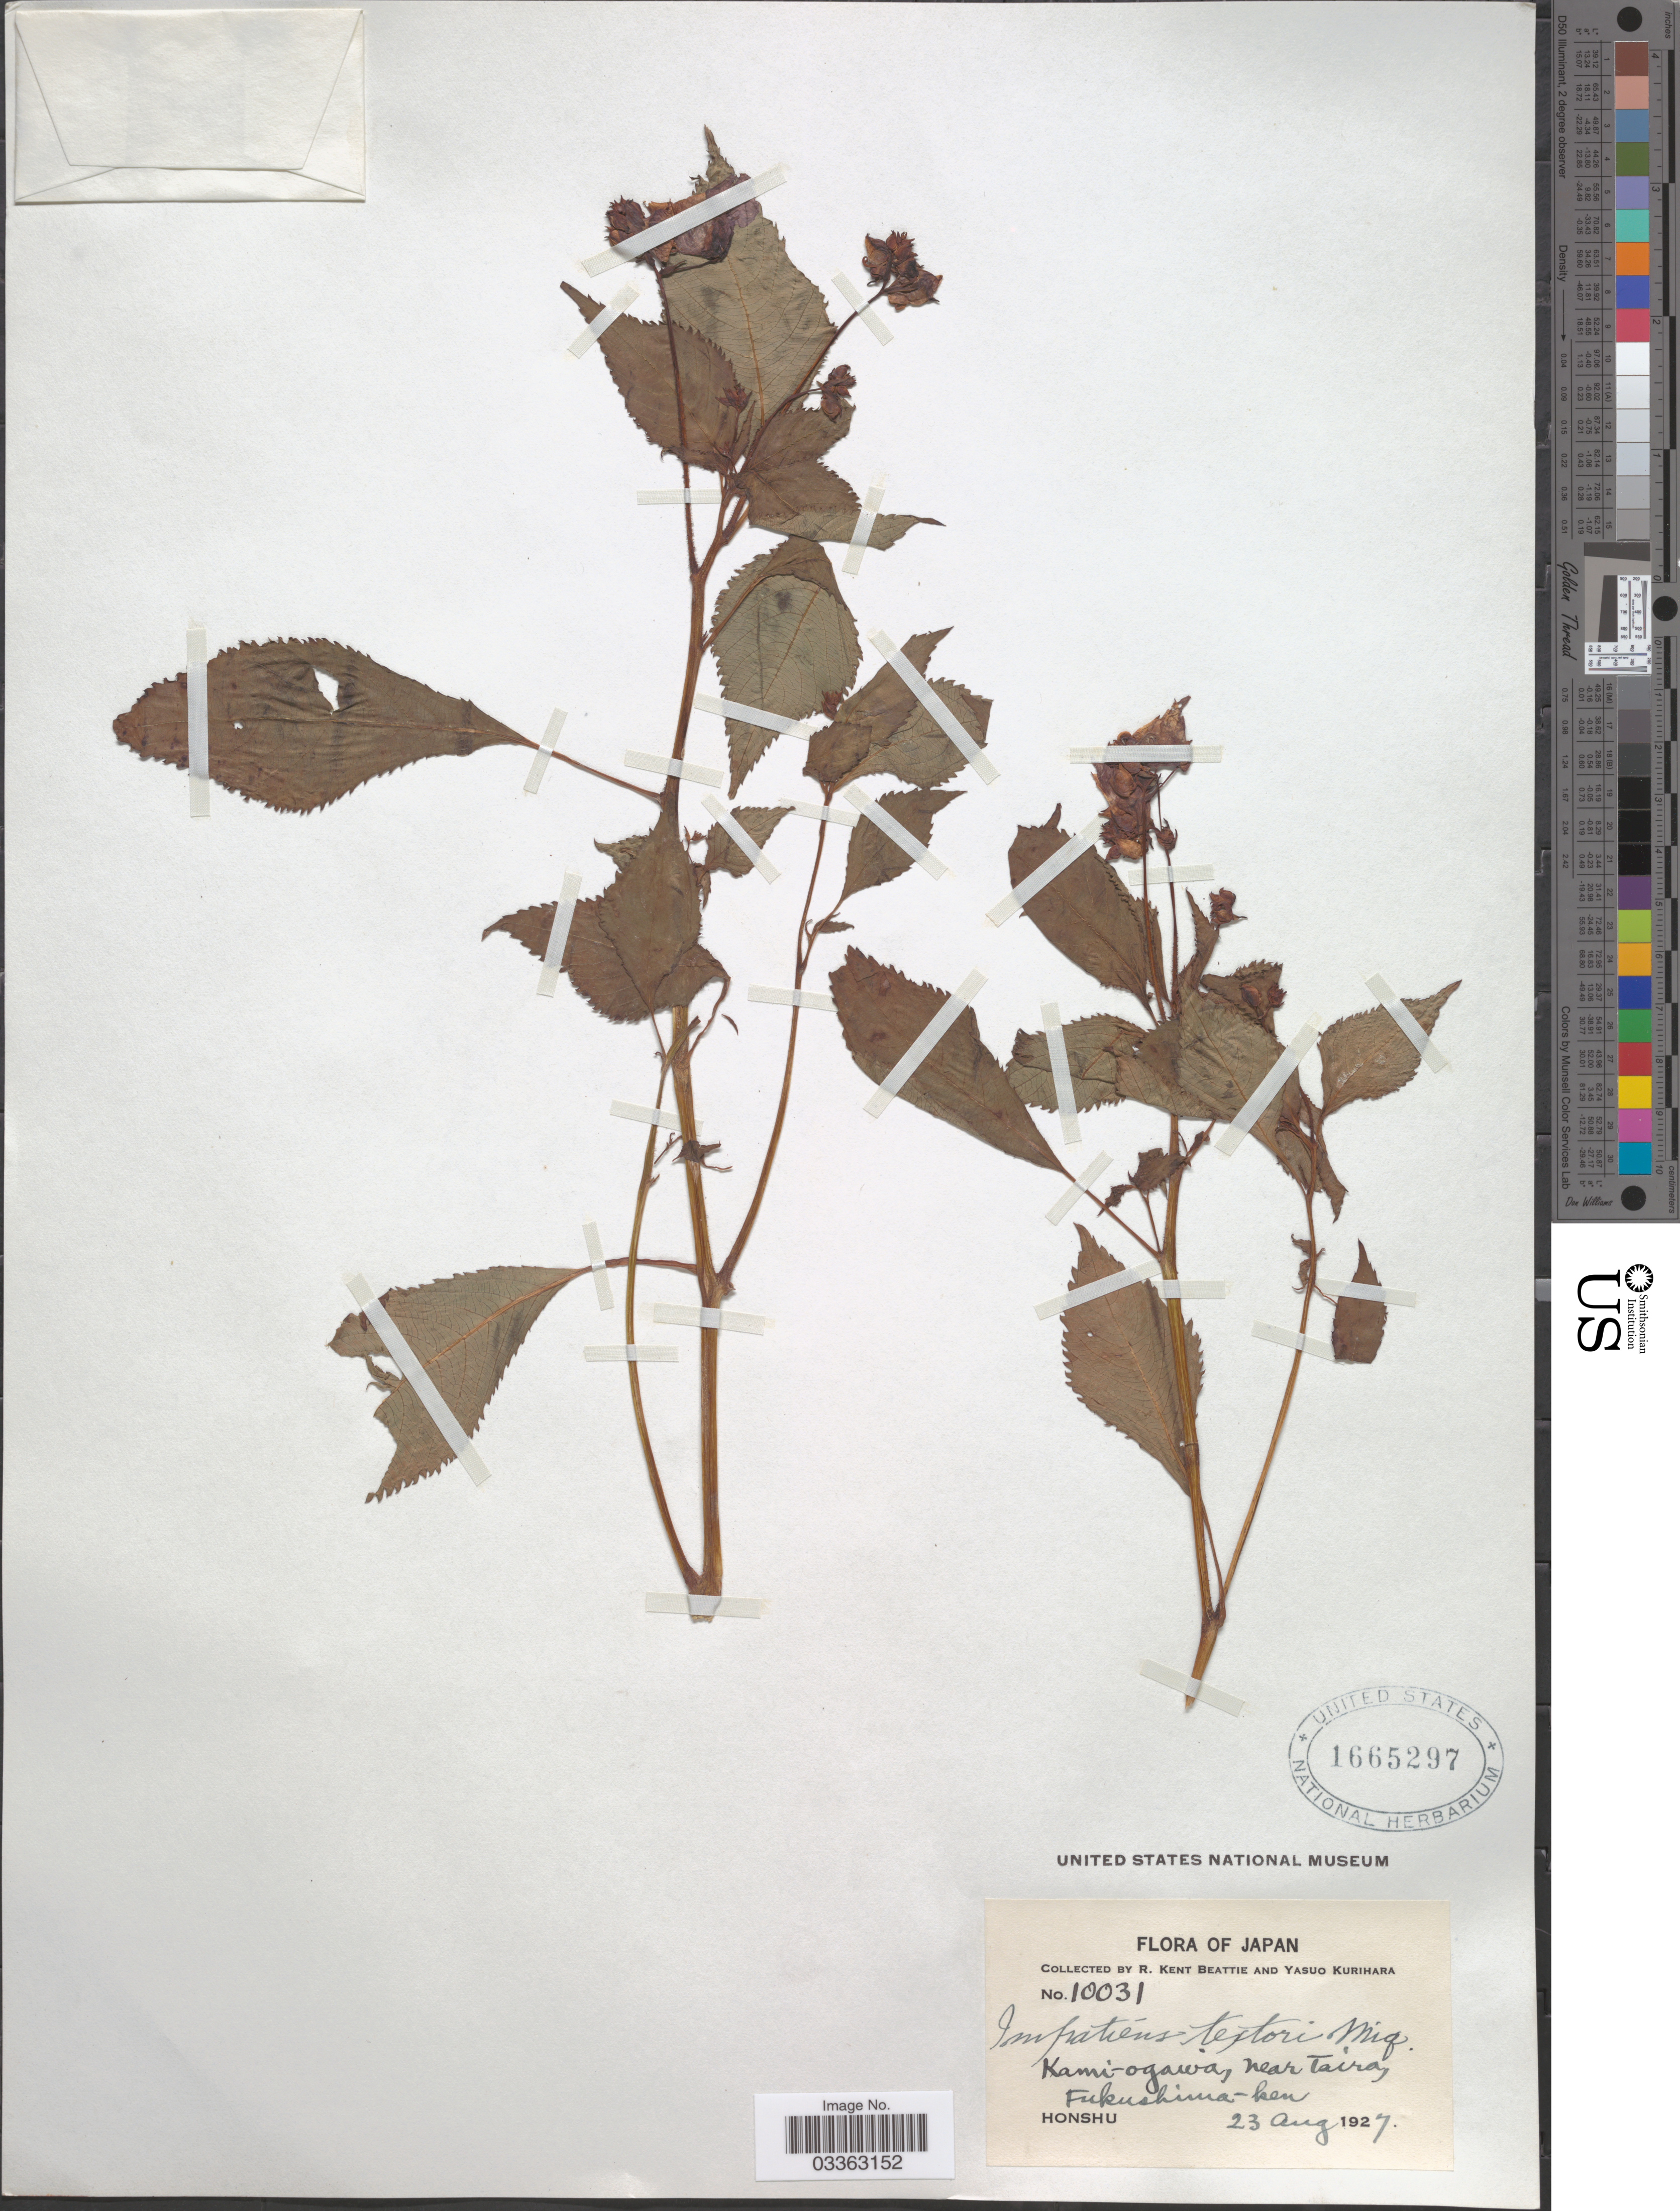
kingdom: Plantae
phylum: Tracheophyta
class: Magnoliopsida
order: Ericales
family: Balsaminaceae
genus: Impatiens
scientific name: Impatiens textorii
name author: Miq.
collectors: R. K. Beattie & Y. Kurihara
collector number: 10031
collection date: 1927-08-23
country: Japan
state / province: Hukusima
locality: Kami-ogawa, near Taira, Fukushima-ken, Honshu.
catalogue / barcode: US 1665297